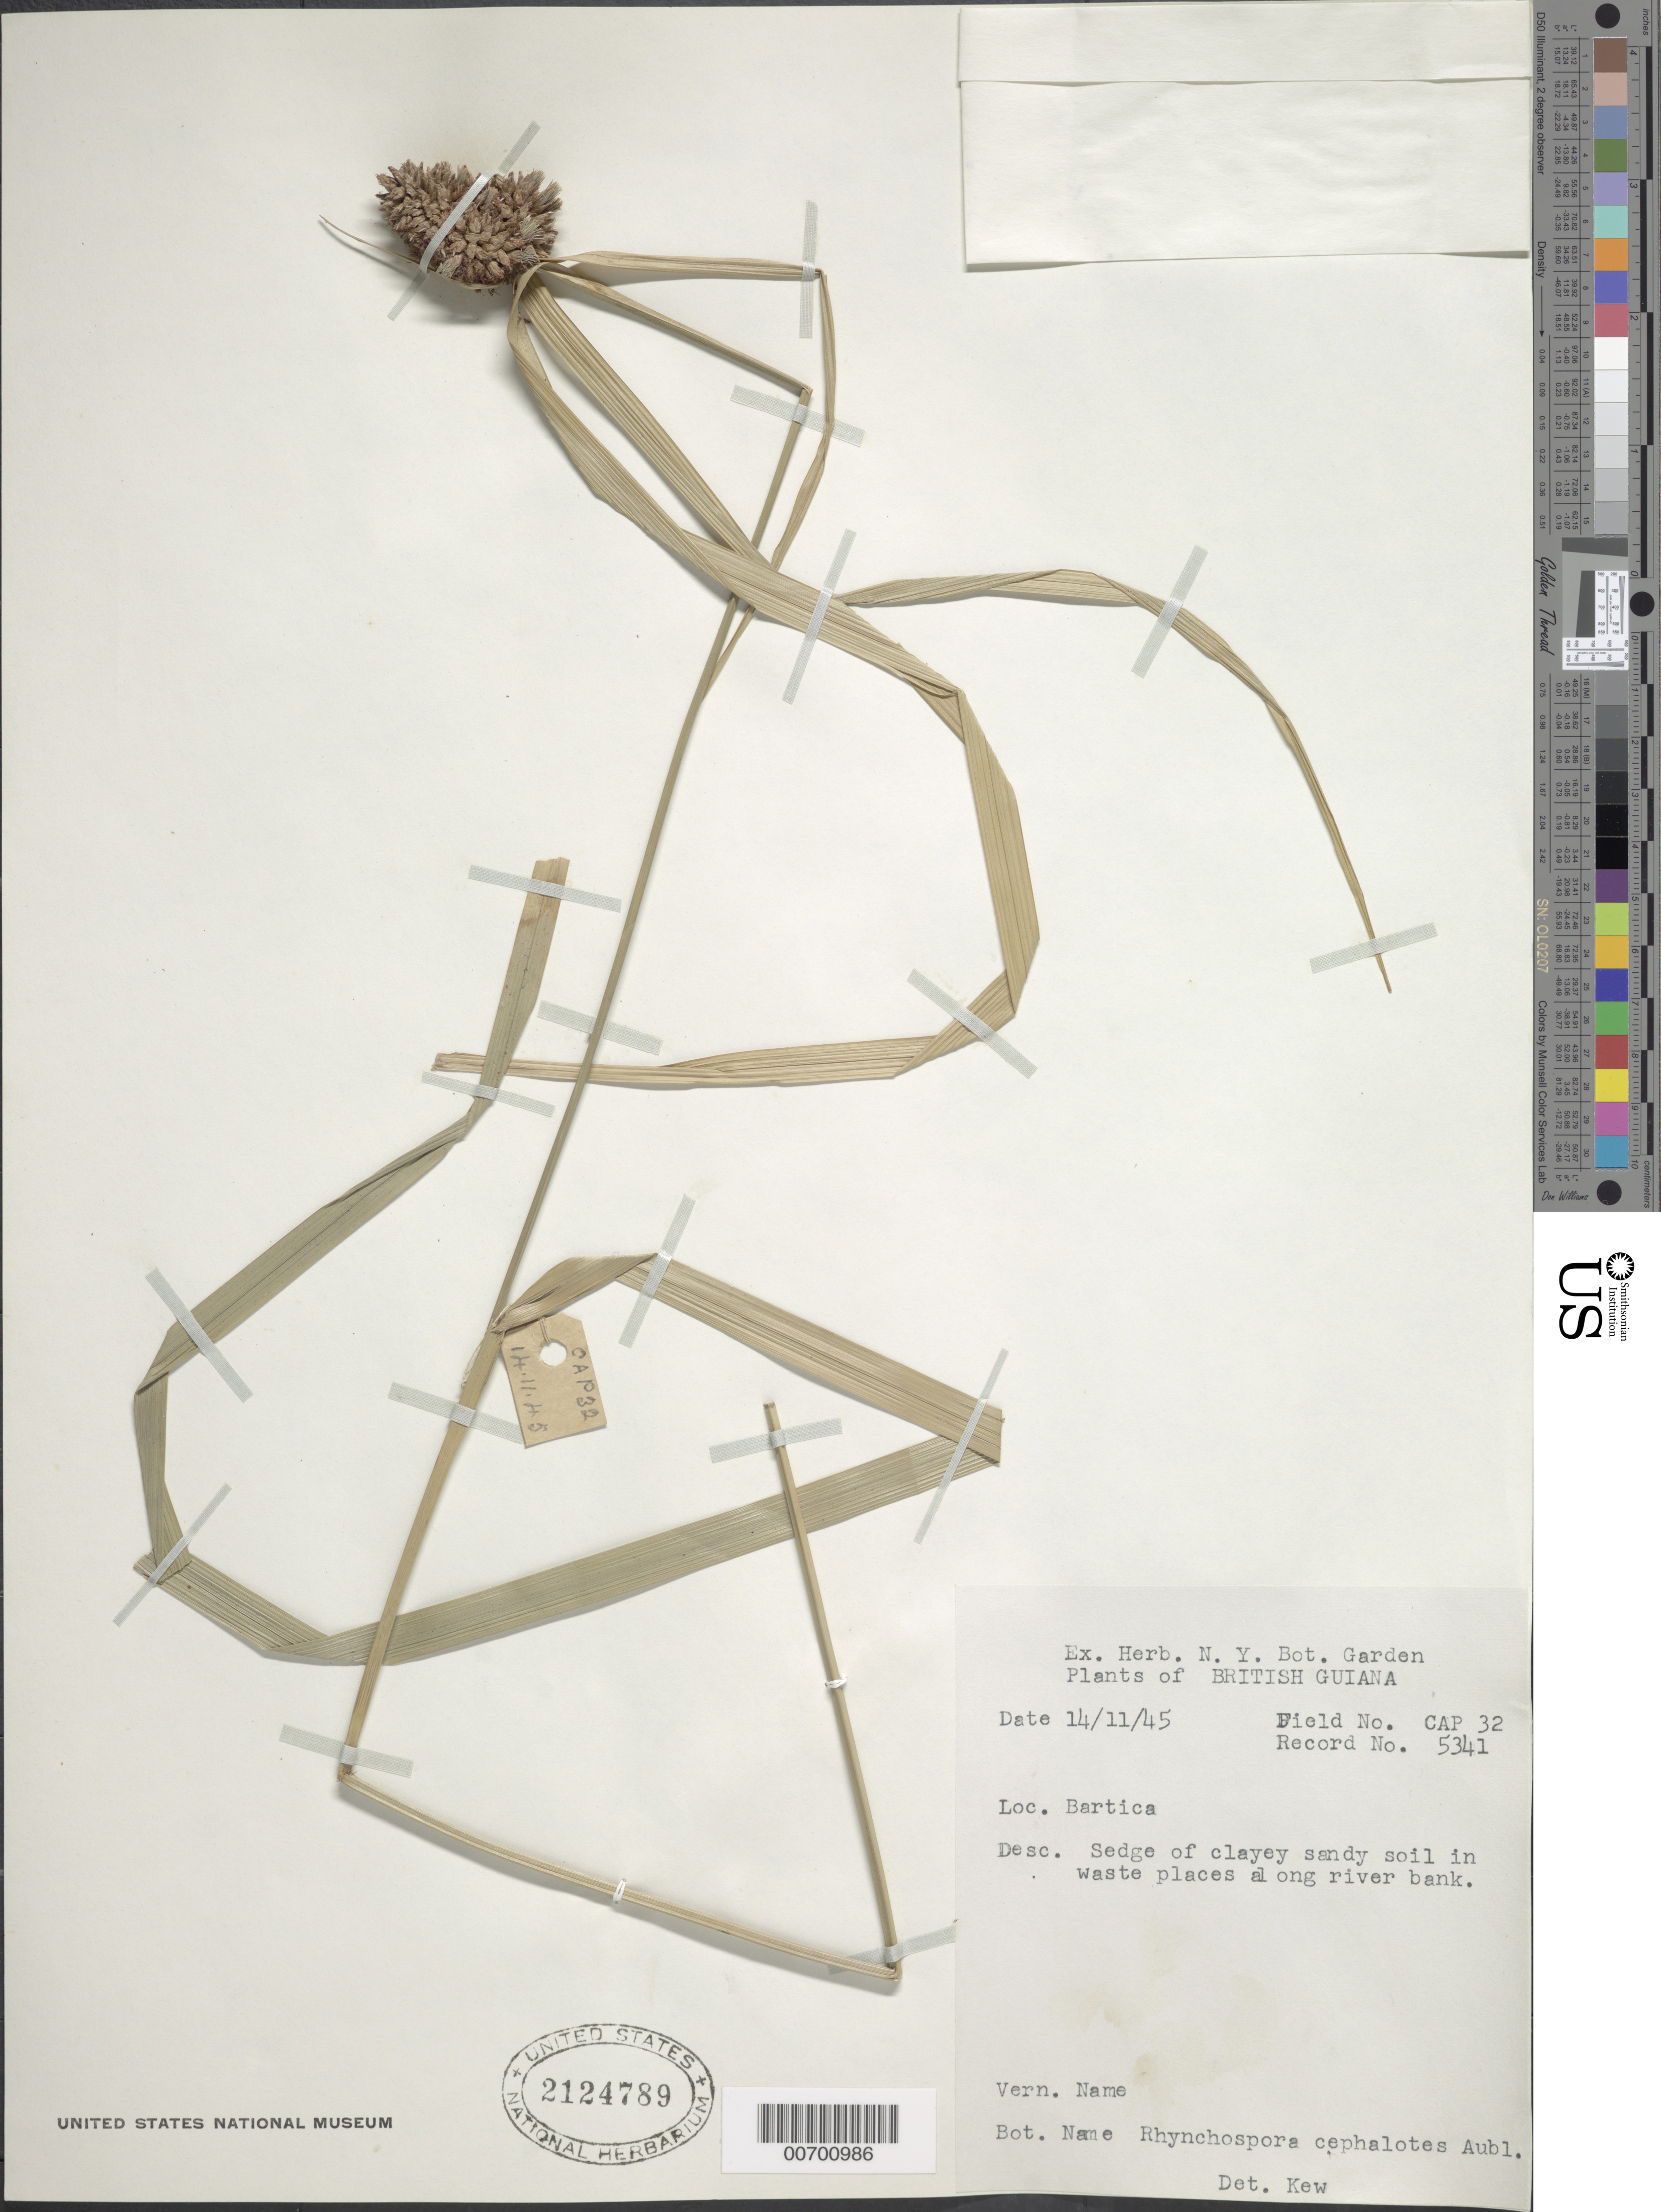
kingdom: Plantae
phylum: Tracheophyta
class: Liliopsida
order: Poales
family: Cyperaceae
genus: Rhynchospora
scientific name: Rhynchospora cephalotes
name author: (L.) Vahl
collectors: Forest Dept. B. G. & British Guiana Forestry Dept.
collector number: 5341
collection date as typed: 14-Nov-45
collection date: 1945-11-14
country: Guyana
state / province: Cuyuni-Mazaruni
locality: Bartica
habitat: Clayey sandy soil in waste places along river bank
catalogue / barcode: US 2124789